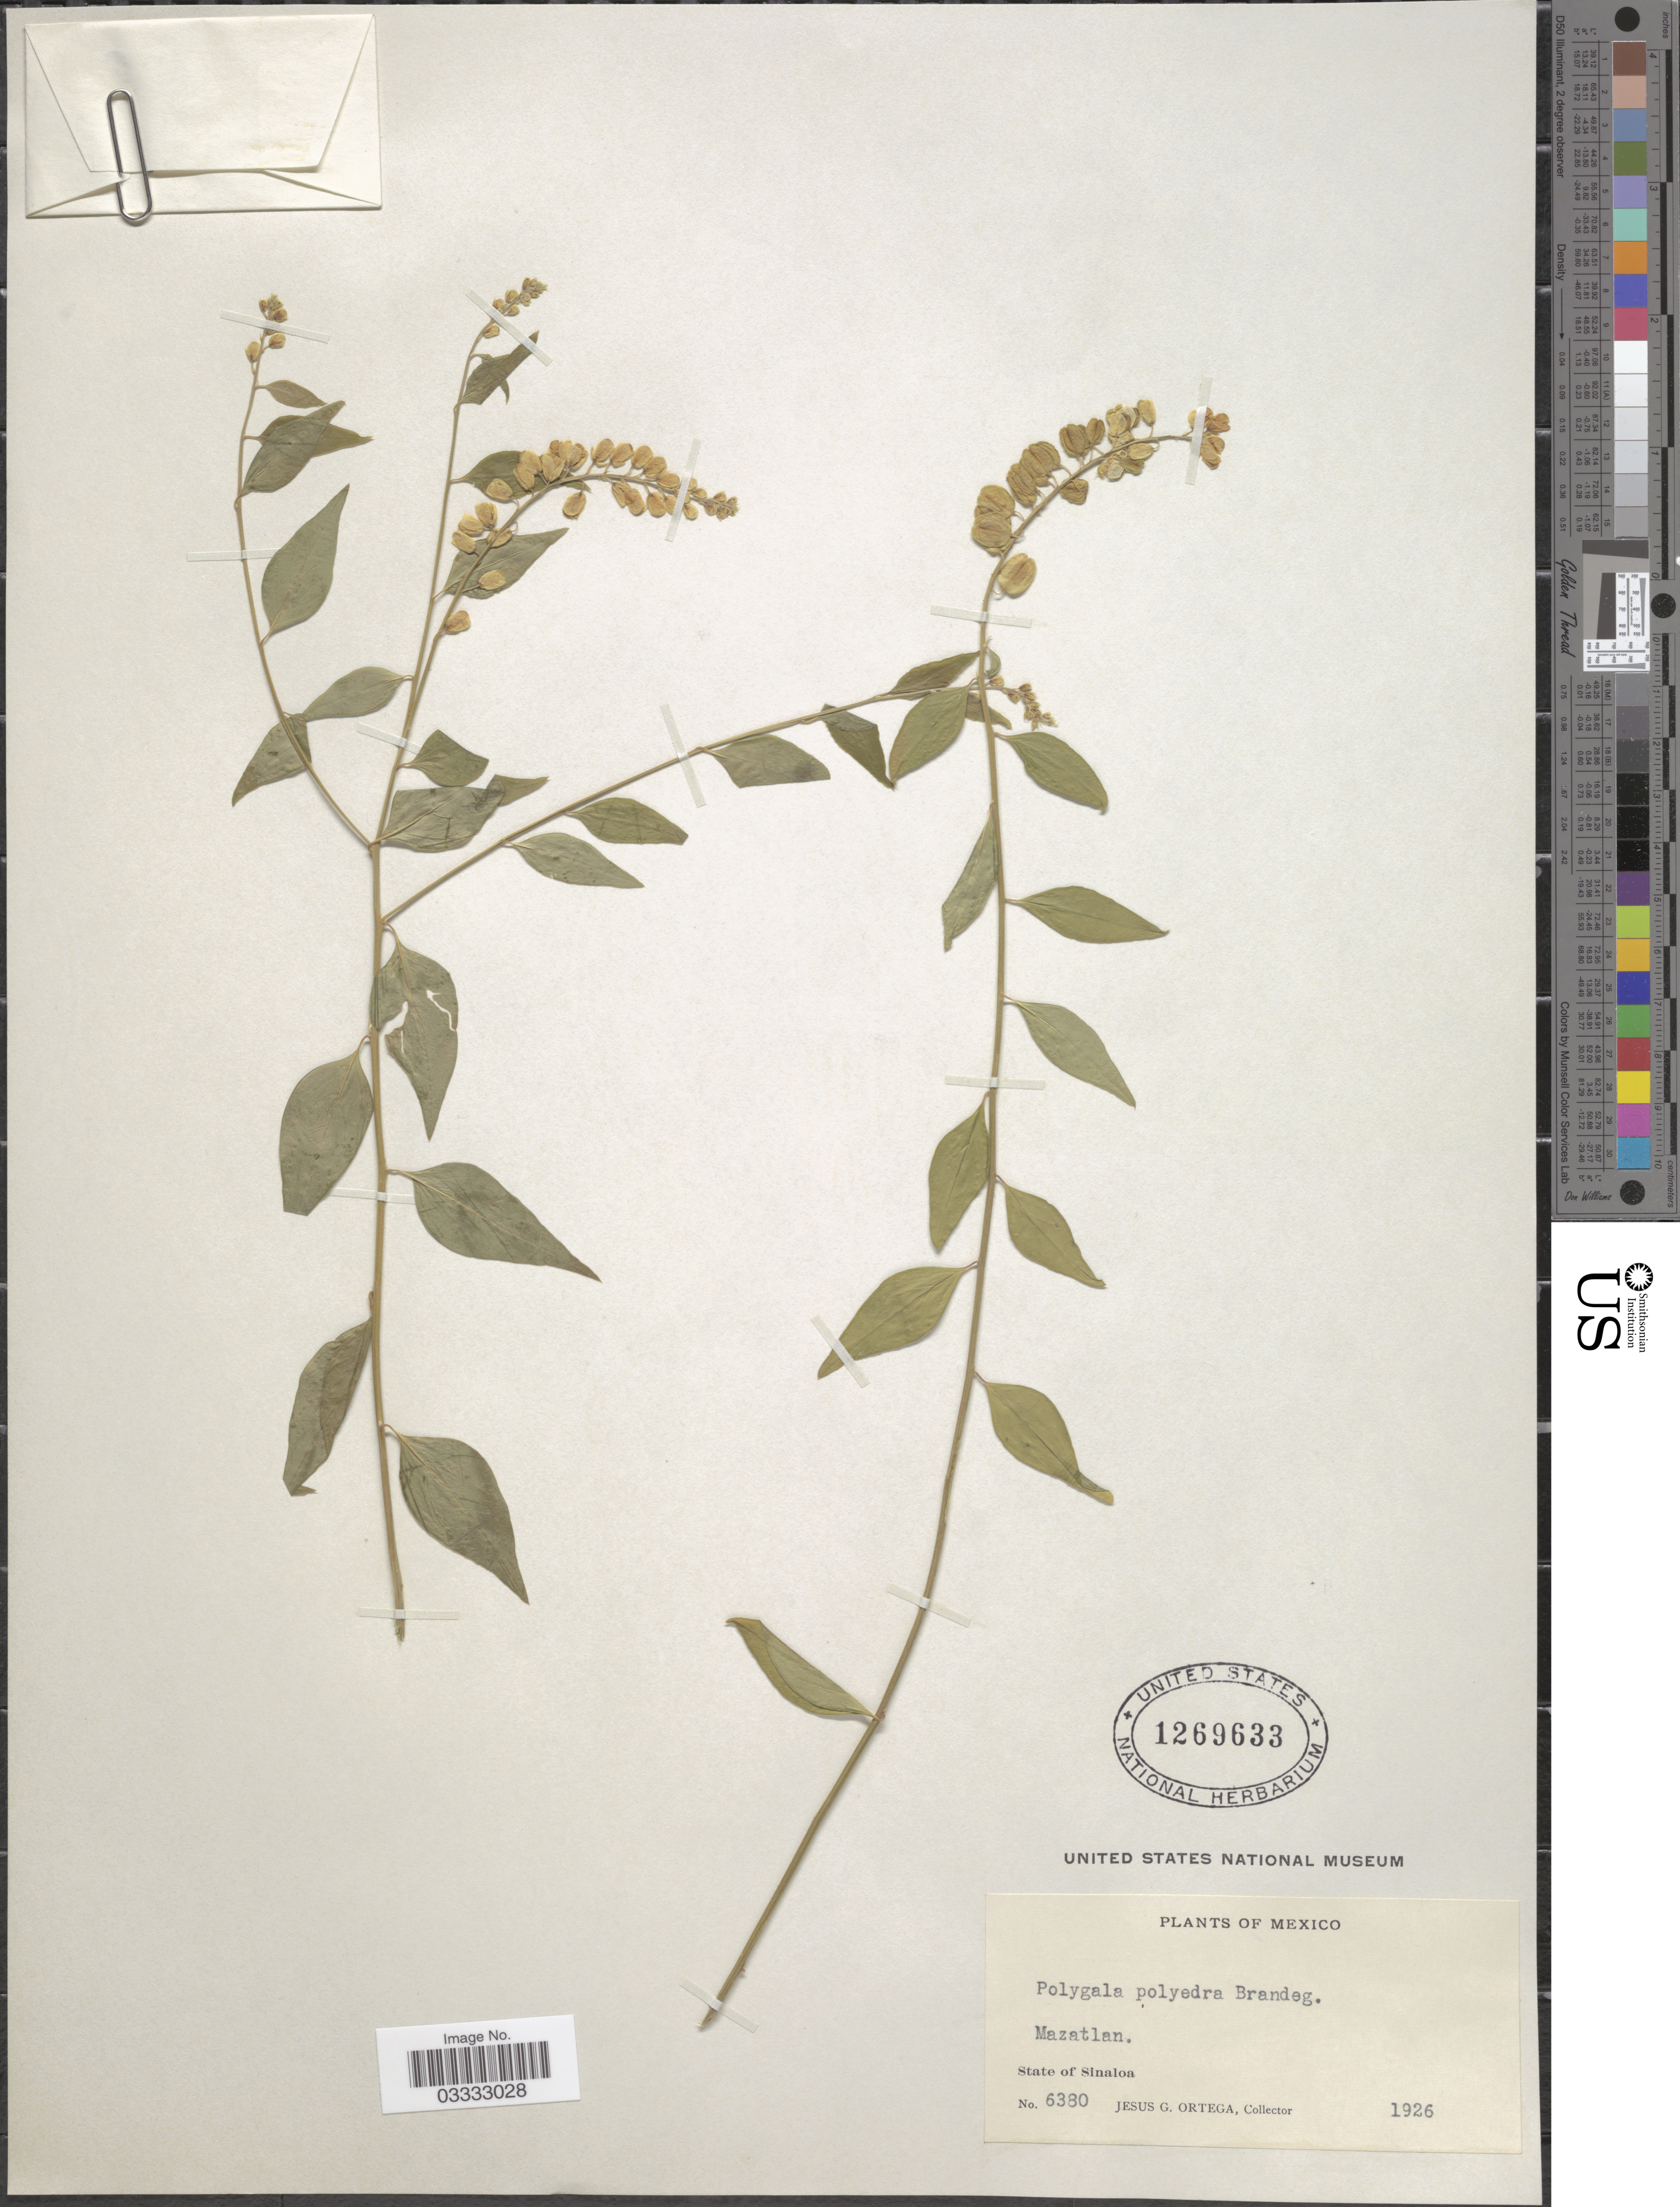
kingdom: Plantae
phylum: Tracheophyta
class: Magnoliopsida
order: Fabales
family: Polygalaceae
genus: Polygala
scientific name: Polygala polyedra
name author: Brandegee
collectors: J. Ortega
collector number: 6380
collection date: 1926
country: Mexico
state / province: Sinaloa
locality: Mazatlan.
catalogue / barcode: US 1269633